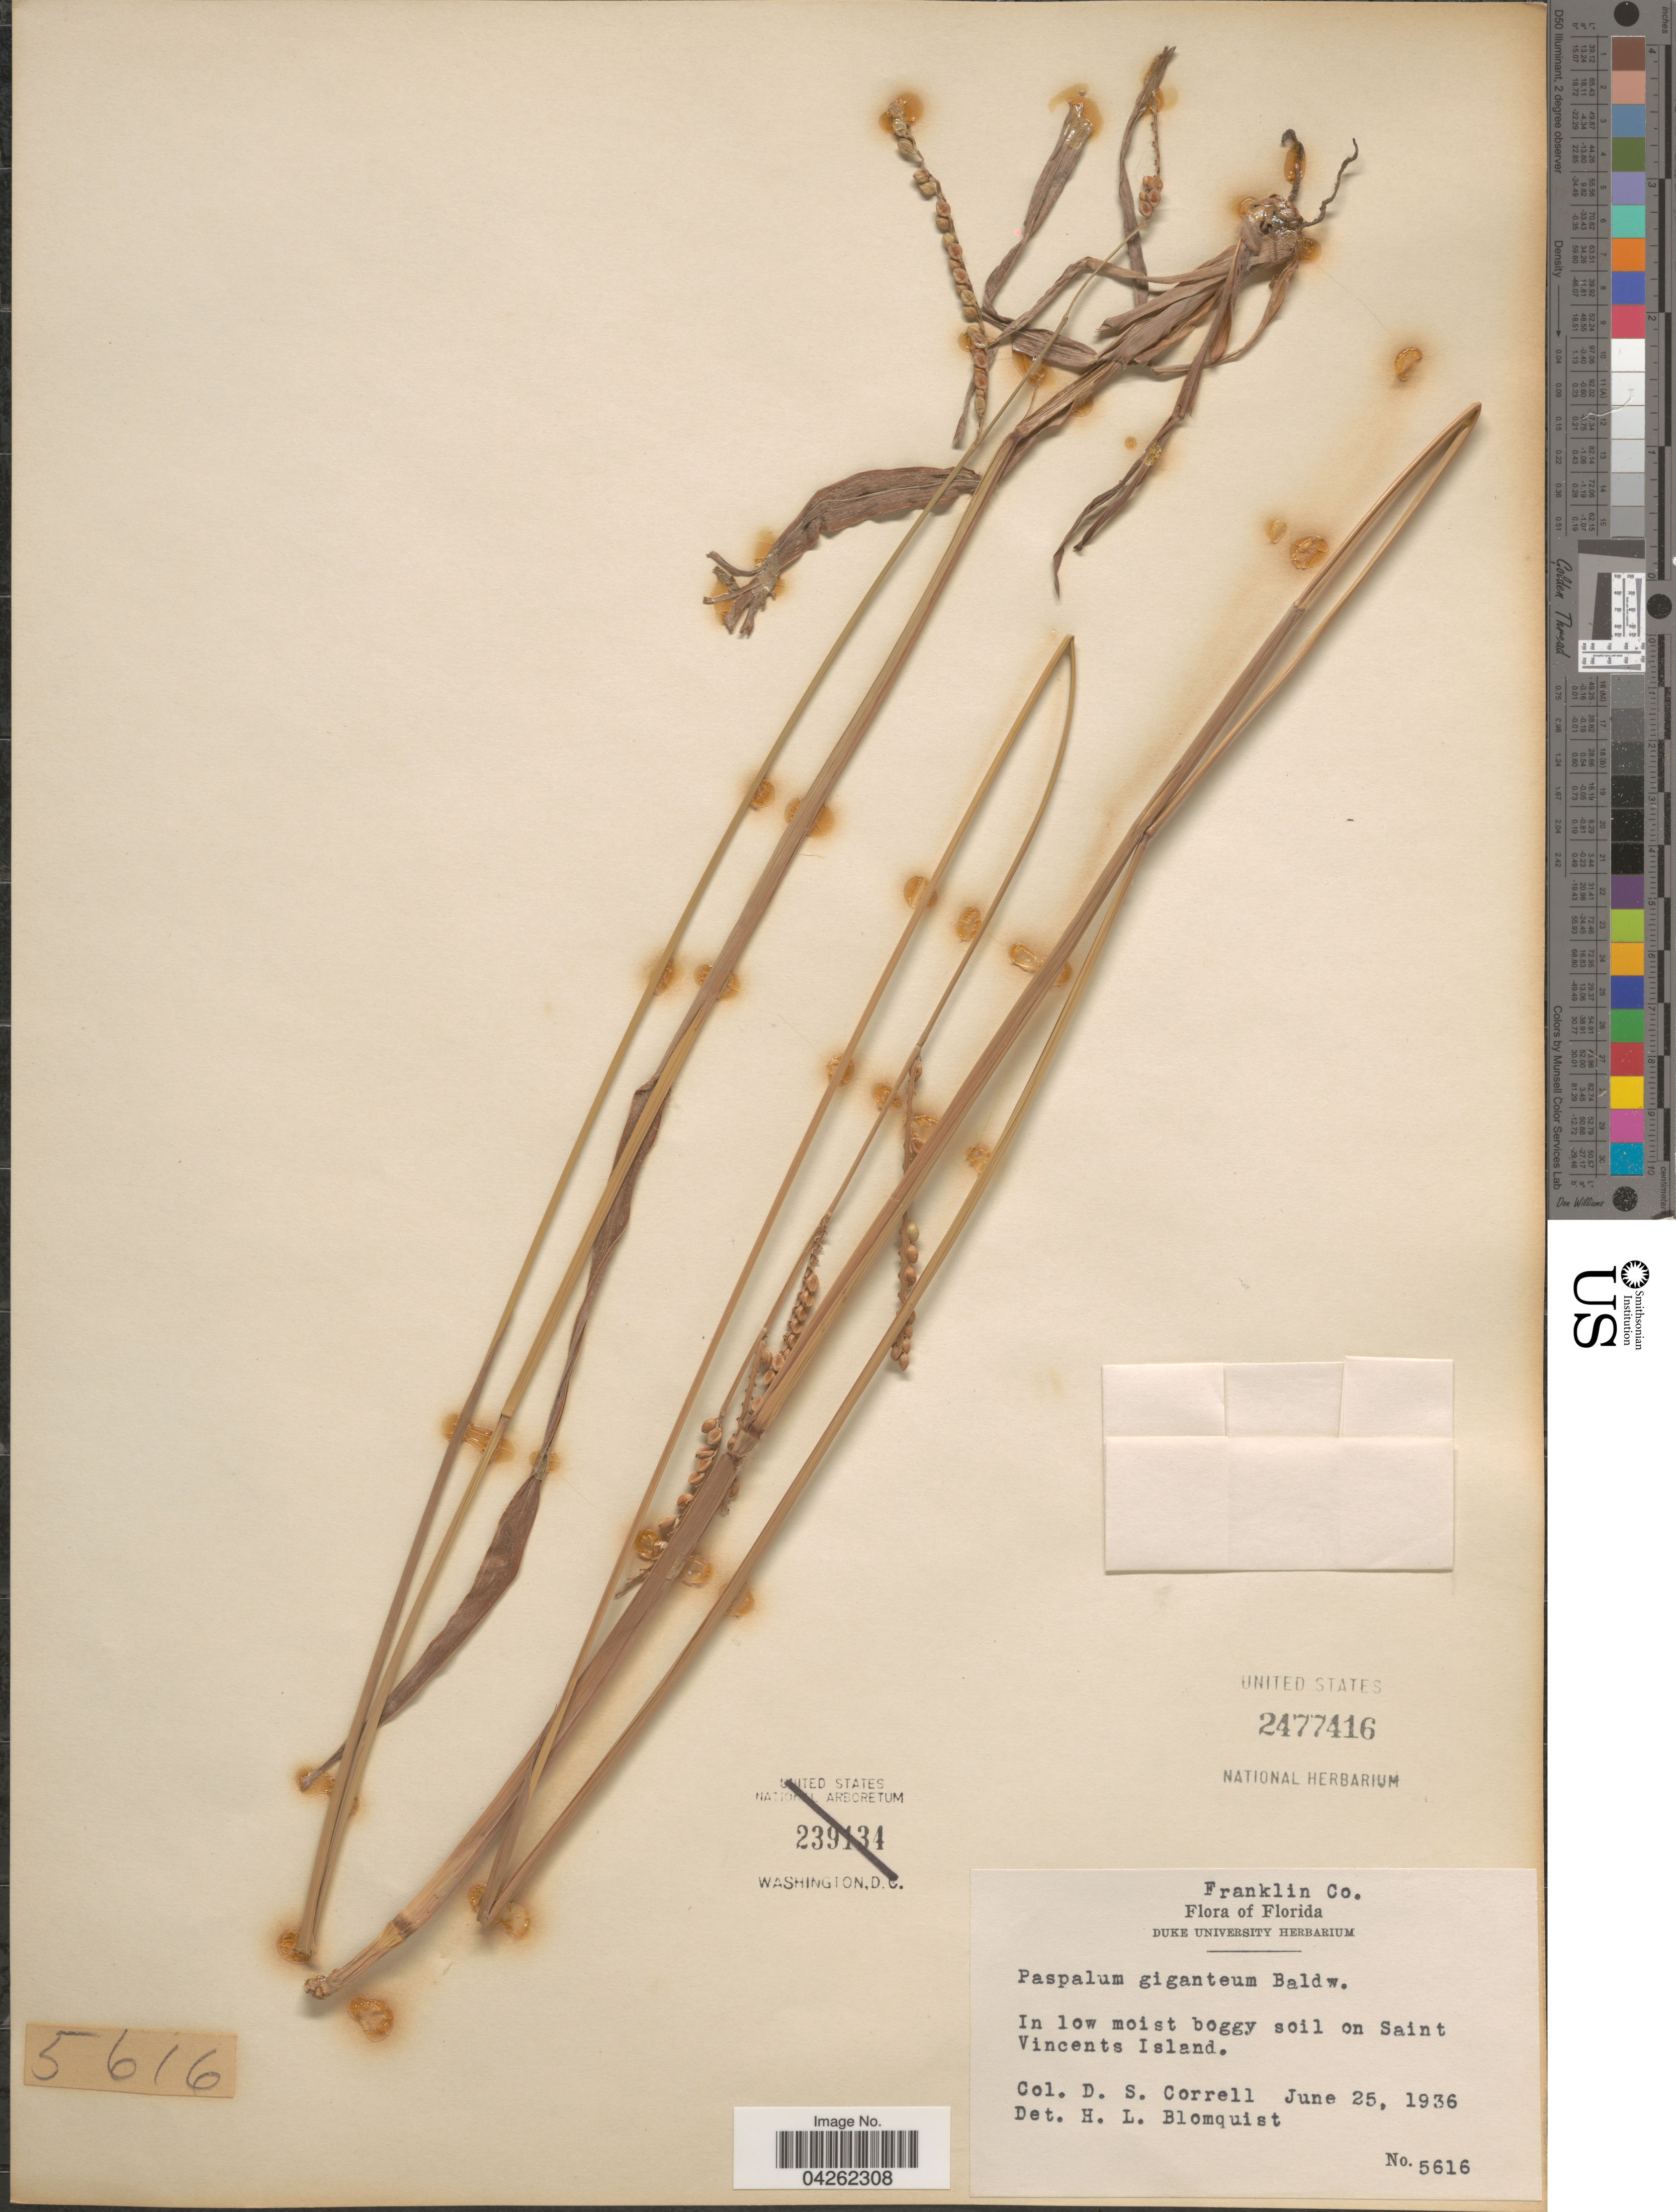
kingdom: Plantae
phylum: Tracheophyta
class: Liliopsida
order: Poales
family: Poaceae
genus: Paspalum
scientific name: Paspalum giganteum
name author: Baldwin ex Vasey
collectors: D. S. Correll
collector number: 5616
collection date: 1936-06-25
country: United States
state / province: Florida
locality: Franklin Co. In low moist boggy soil on Saint Vincents Island.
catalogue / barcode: US 2477416